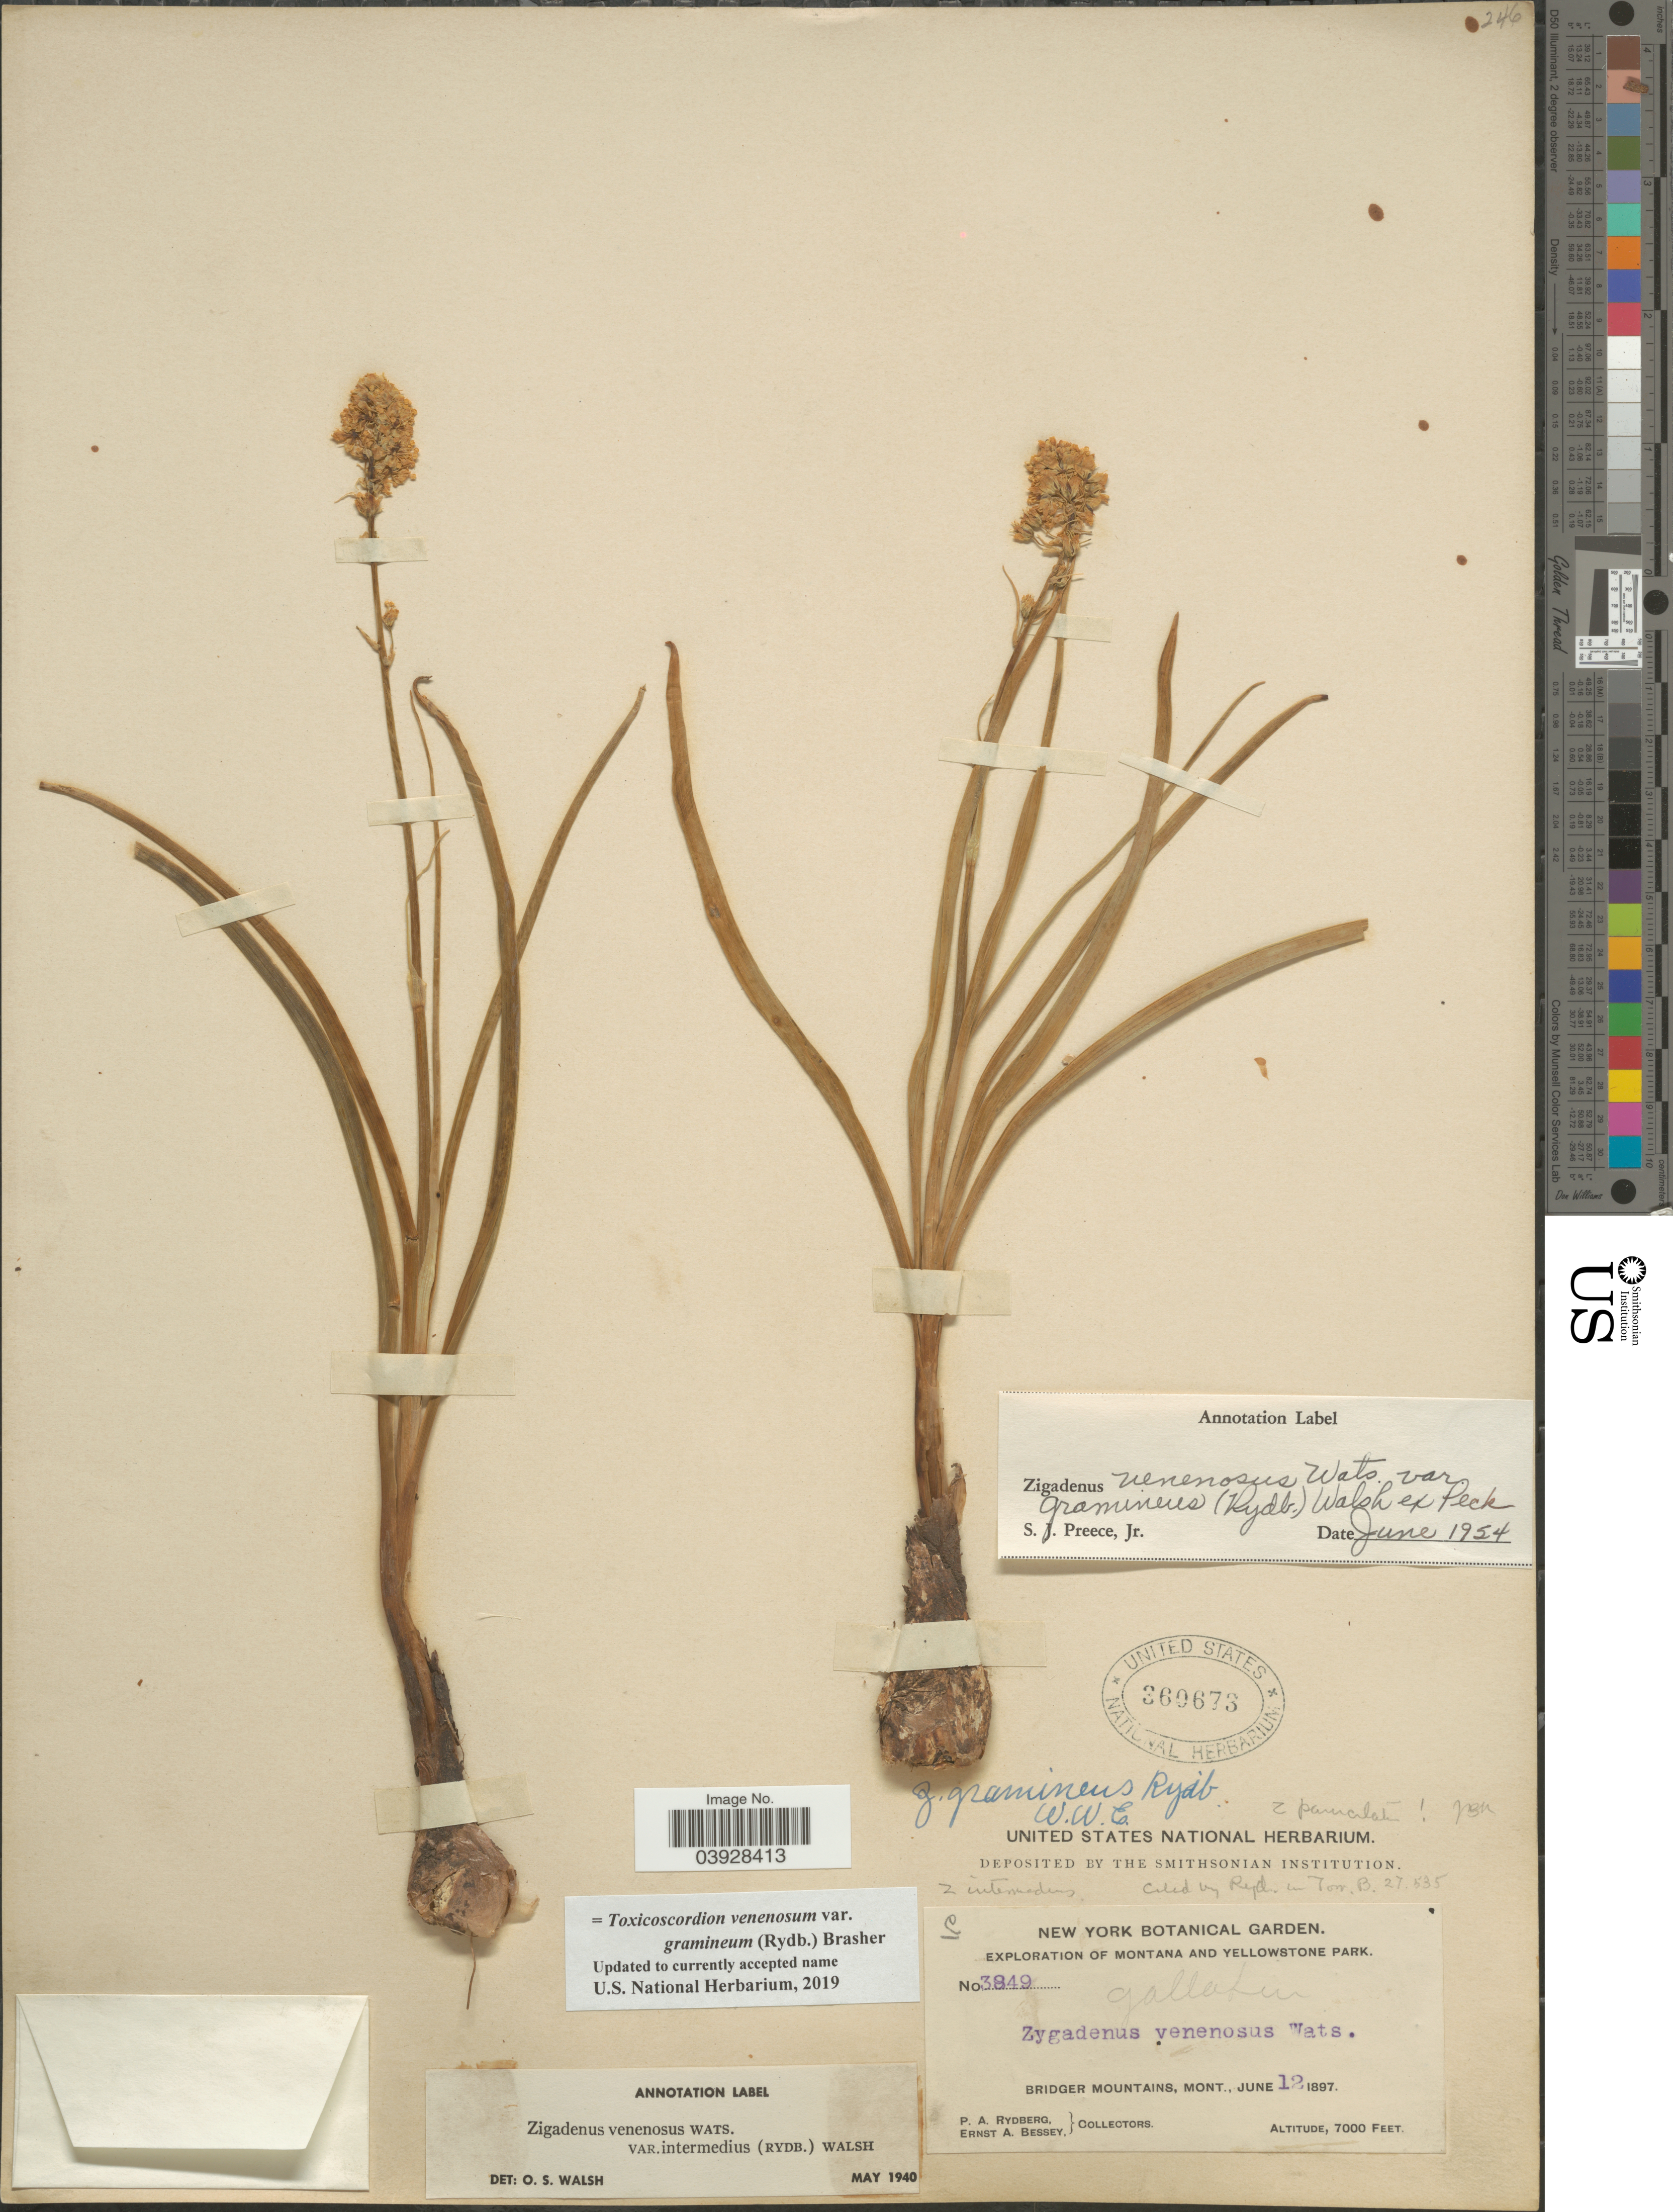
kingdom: Plantae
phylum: Tracheophyta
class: Liliopsida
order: Liliales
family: Melanthiaceae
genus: Toxicoscordion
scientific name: Toxicoscordion venenosum var. gramineum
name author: (Rydb.) Brasher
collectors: P. A. Rydberg & E. A. Bessey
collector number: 3849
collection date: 1897-06-12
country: United States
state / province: Montana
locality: Yellowstone Park. Bridger Mountains.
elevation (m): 2134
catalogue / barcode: US 360673